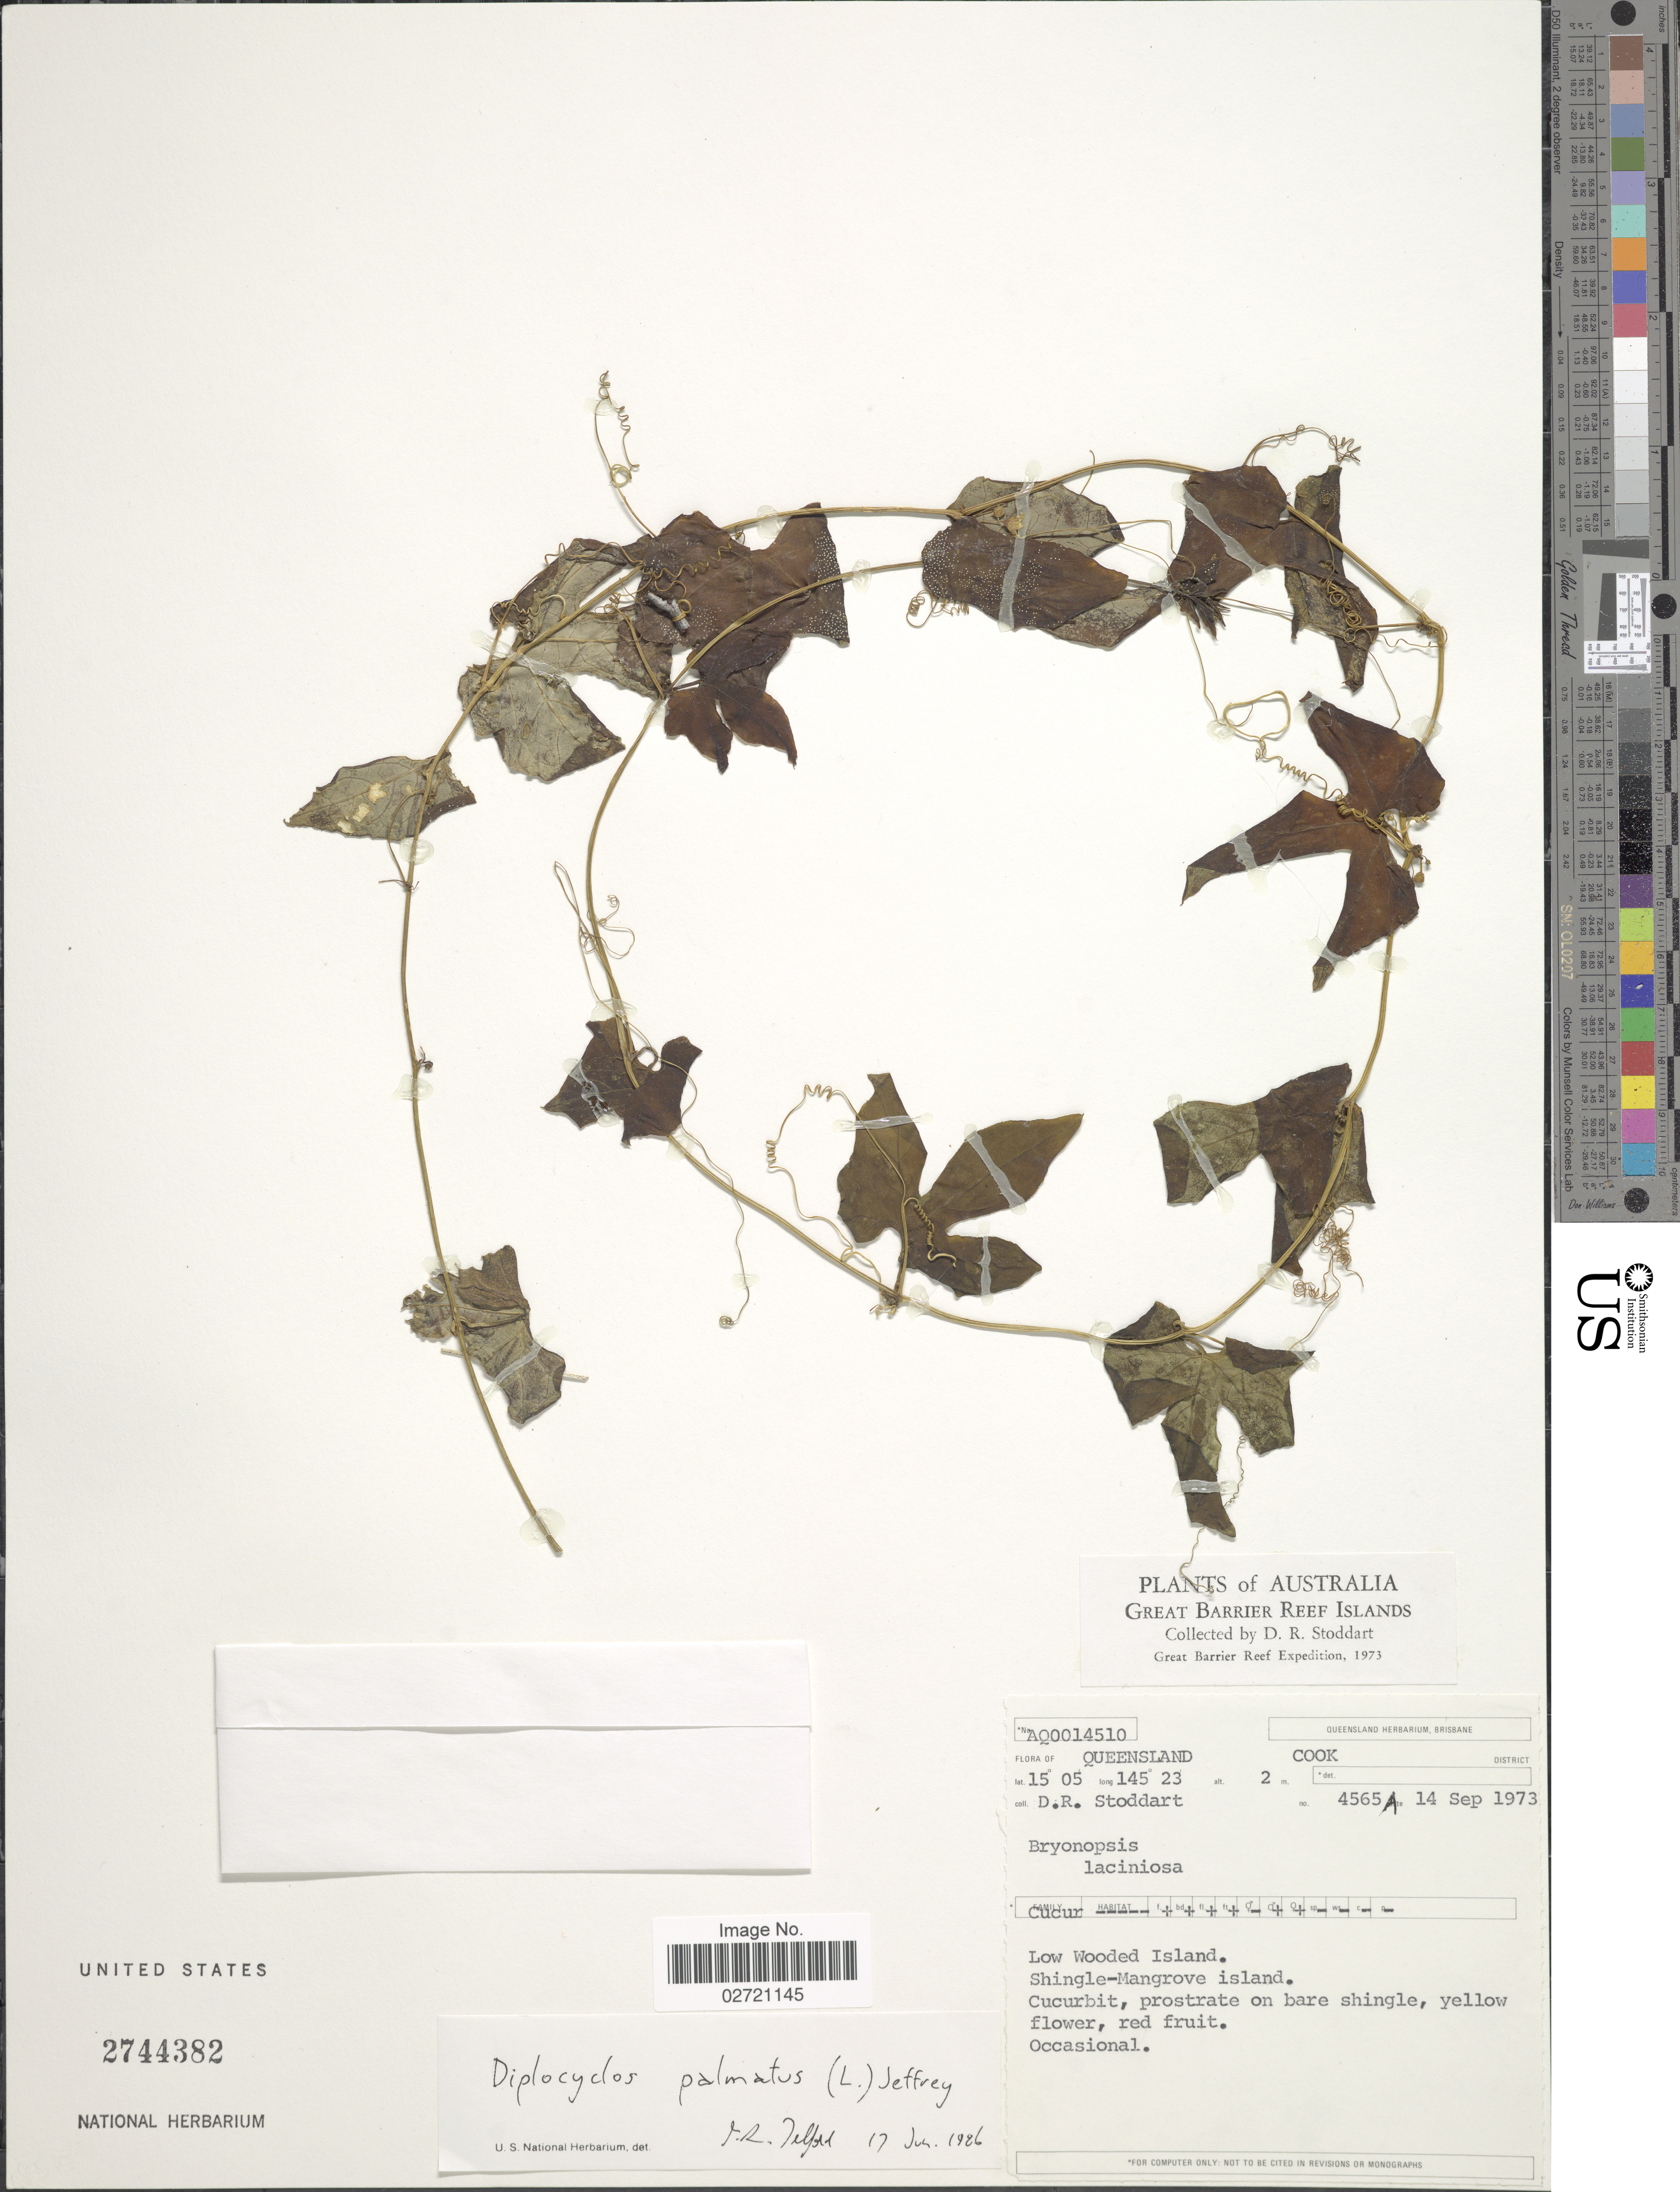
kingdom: Plantae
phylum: Tracheophyta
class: Magnoliopsida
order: Cucurbitales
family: Cucurbitaceae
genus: Diplocyclos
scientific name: Diplocyclos palmatus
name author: (L.) C. Jeffrey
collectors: D. R. Stoddart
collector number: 4565A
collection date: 1973-09-14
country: Australia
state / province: Queensland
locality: Great Barrier Reef Islands. Cook. Low Wooded Island. Shingle-Mangrove Island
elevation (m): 2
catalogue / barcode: US 2744382